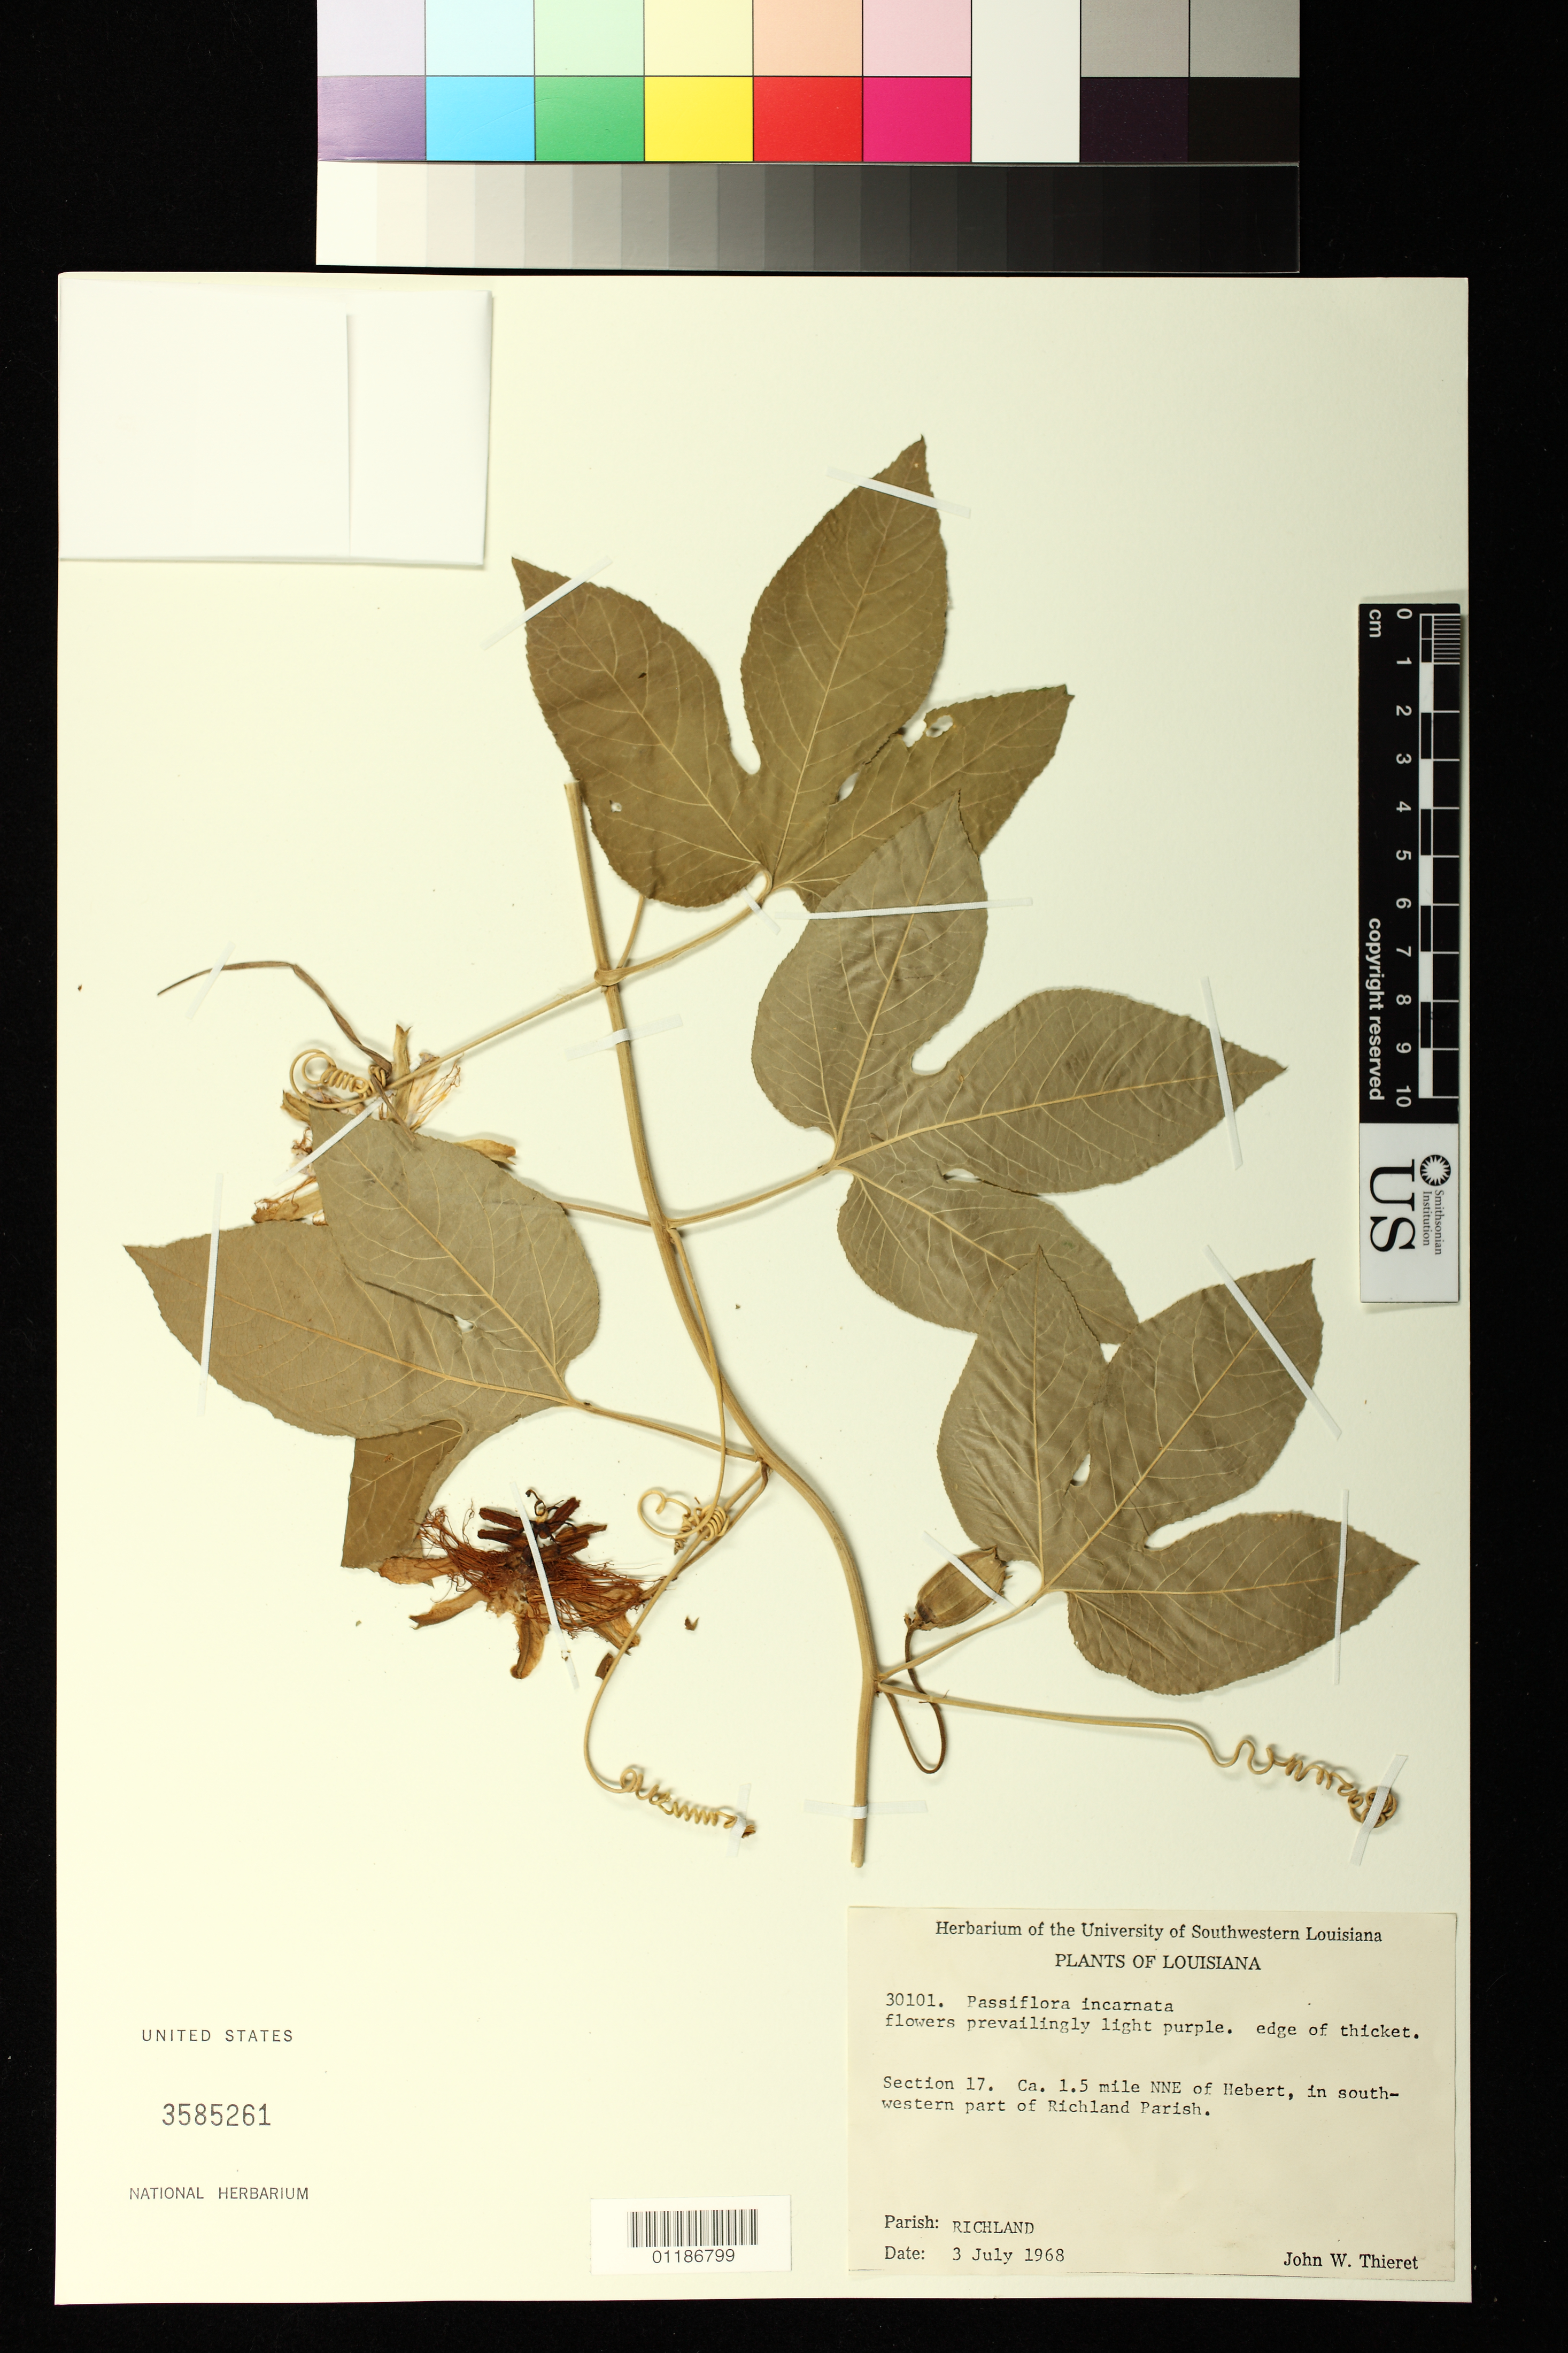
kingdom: Plantae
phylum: Tracheophyta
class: Magnoliopsida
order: Malpighiales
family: Passifloraceae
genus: Passiflora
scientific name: Passiflora incarnata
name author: L.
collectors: J. W. Thieret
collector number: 30101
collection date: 1968-07-03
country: United States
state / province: Louisiana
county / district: Richland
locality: flowers prevailingly light purple. edge of thicket. Section 17 Ca. 1.5 mile NNE of Hebert, in southwestern part of Richland Parish.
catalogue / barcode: US 3585261